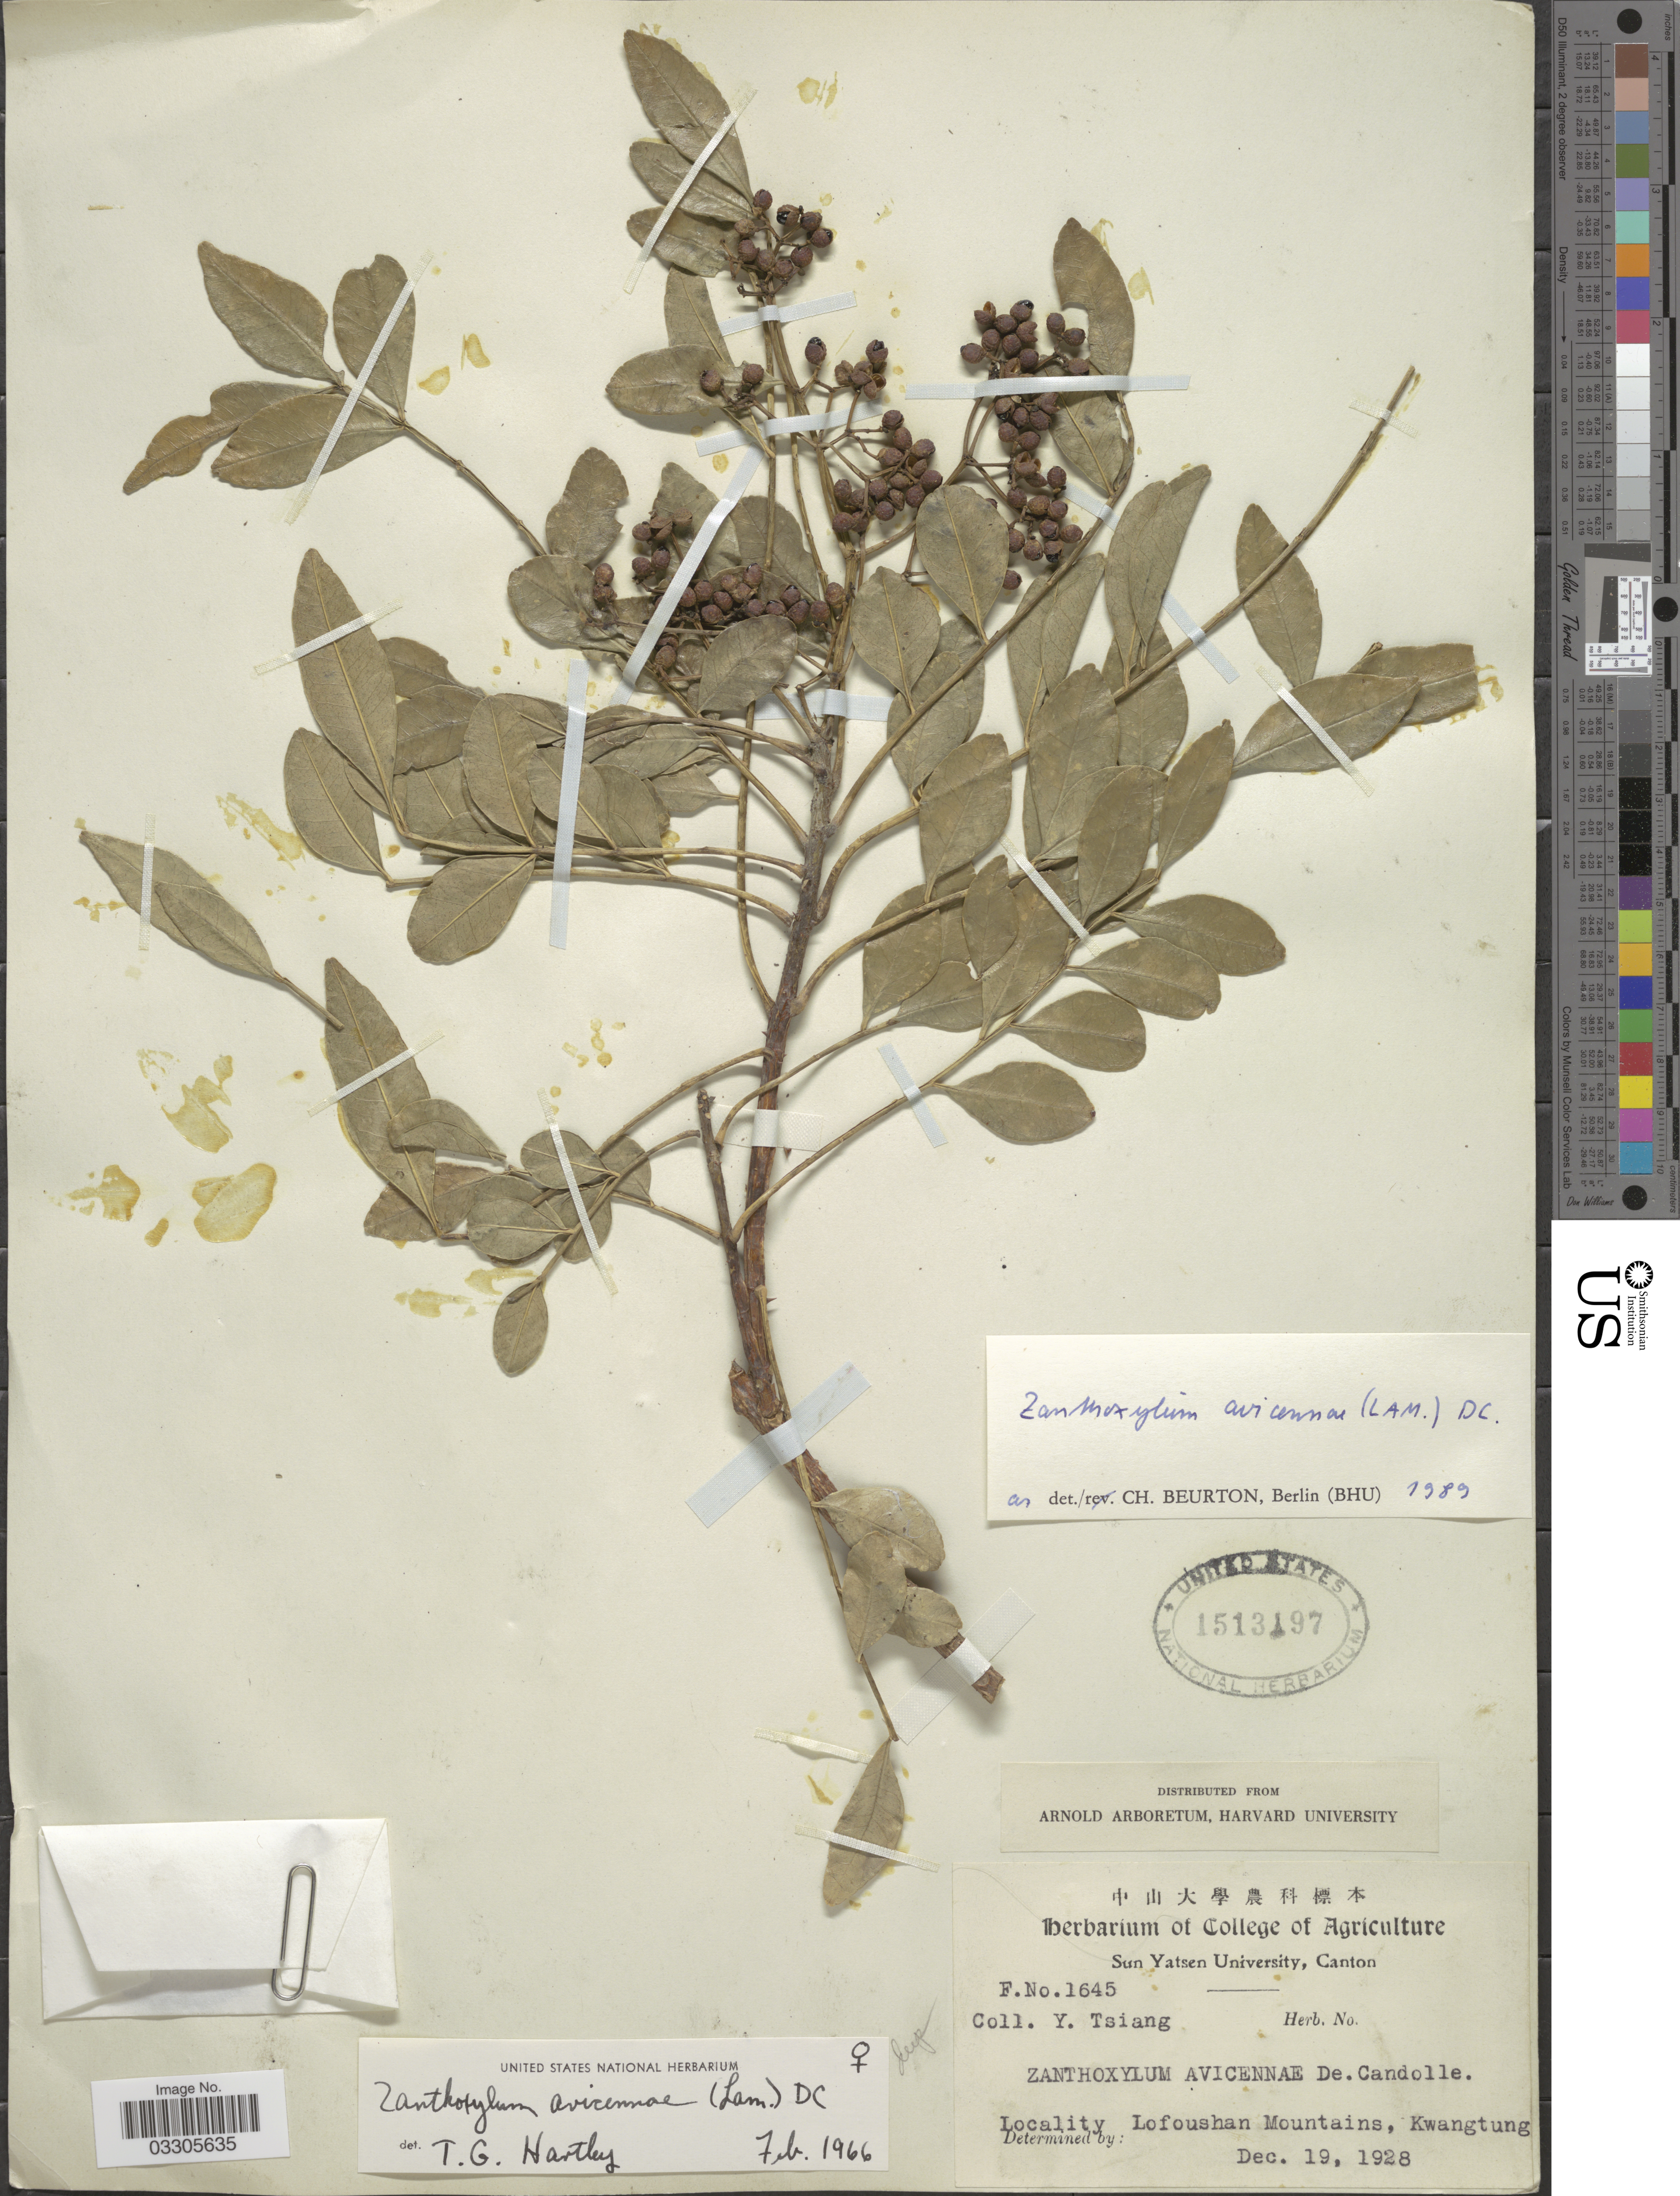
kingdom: Plantae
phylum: Tracheophyta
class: Magnoliopsida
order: Sapindales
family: Rutaceae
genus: Zanthoxylum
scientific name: Zanthoxylum avicennae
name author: (Lam.) DC.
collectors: Y. Tsiang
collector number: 1645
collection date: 1928-12-19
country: China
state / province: Guangdong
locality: Lofoushan Mountains, Kwangtung.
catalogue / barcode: US 1513197